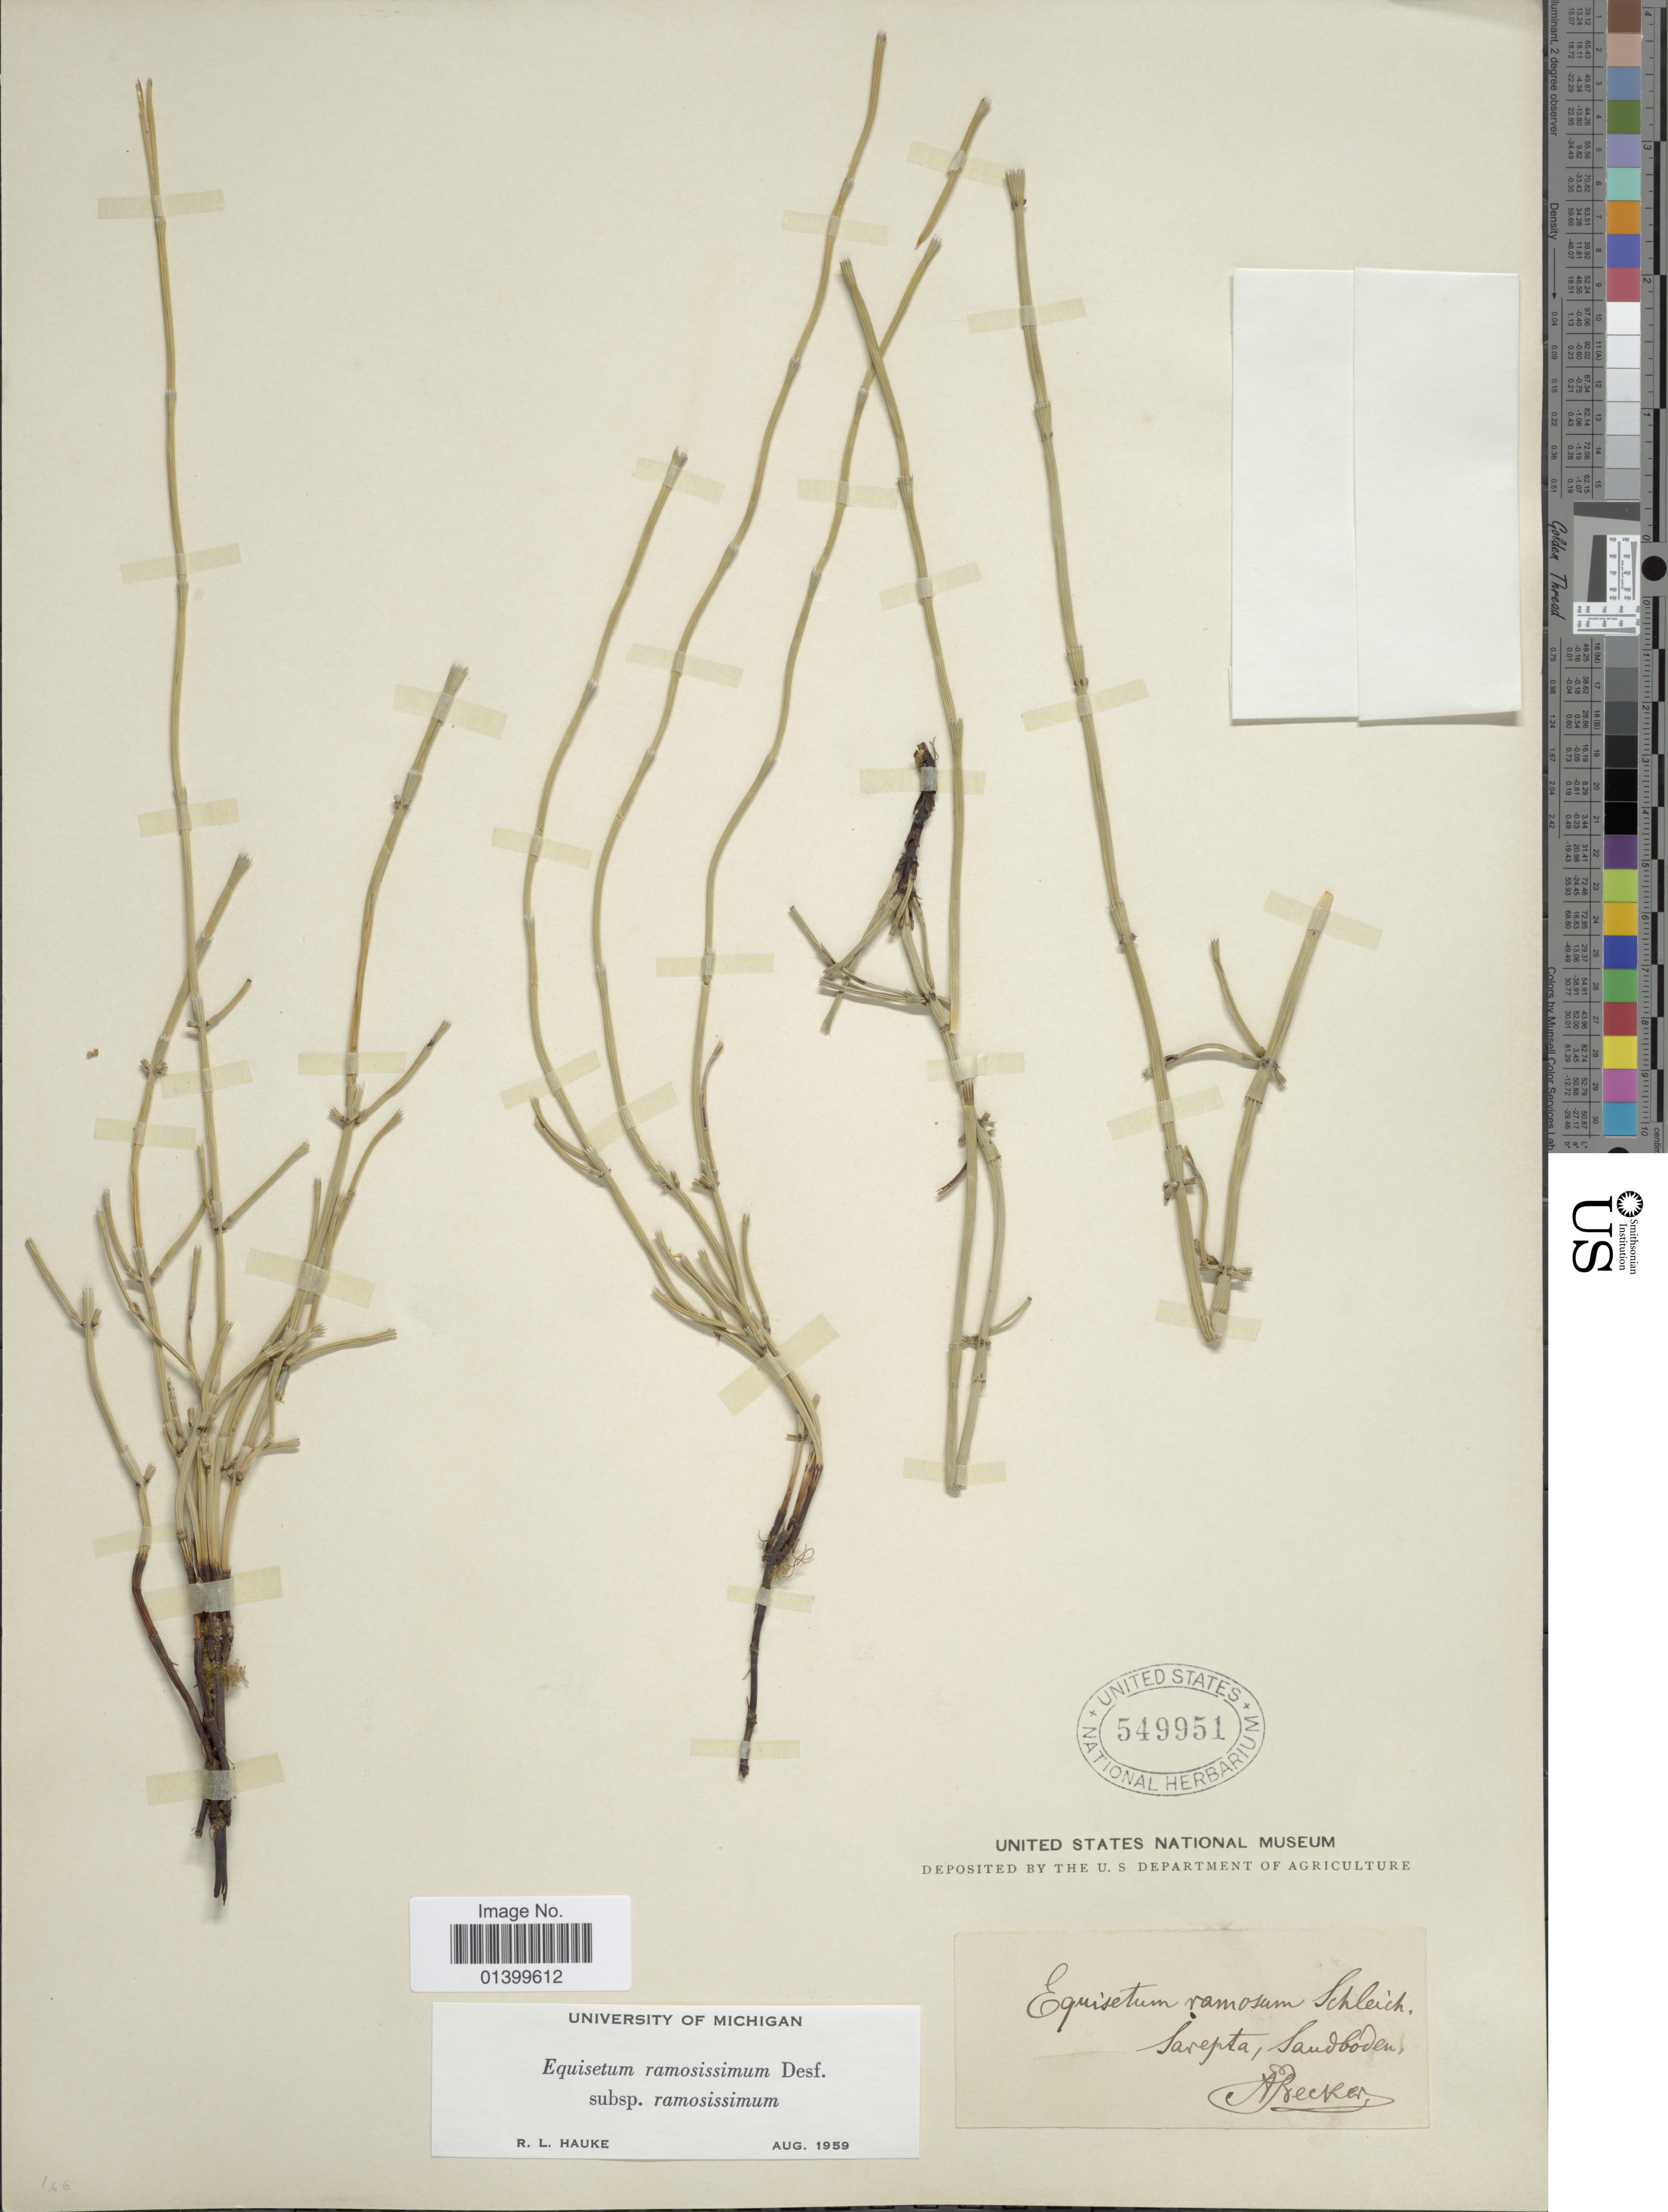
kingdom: Plantae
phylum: Tracheophyta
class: Polypodiopsida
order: Equisetales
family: Equisetaceae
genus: Equisetum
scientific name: Equisetum ramosissimum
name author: Desf.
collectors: A. Becker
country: Russian Federation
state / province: Volgograd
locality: Sarepta, Sandboden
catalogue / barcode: US 549951